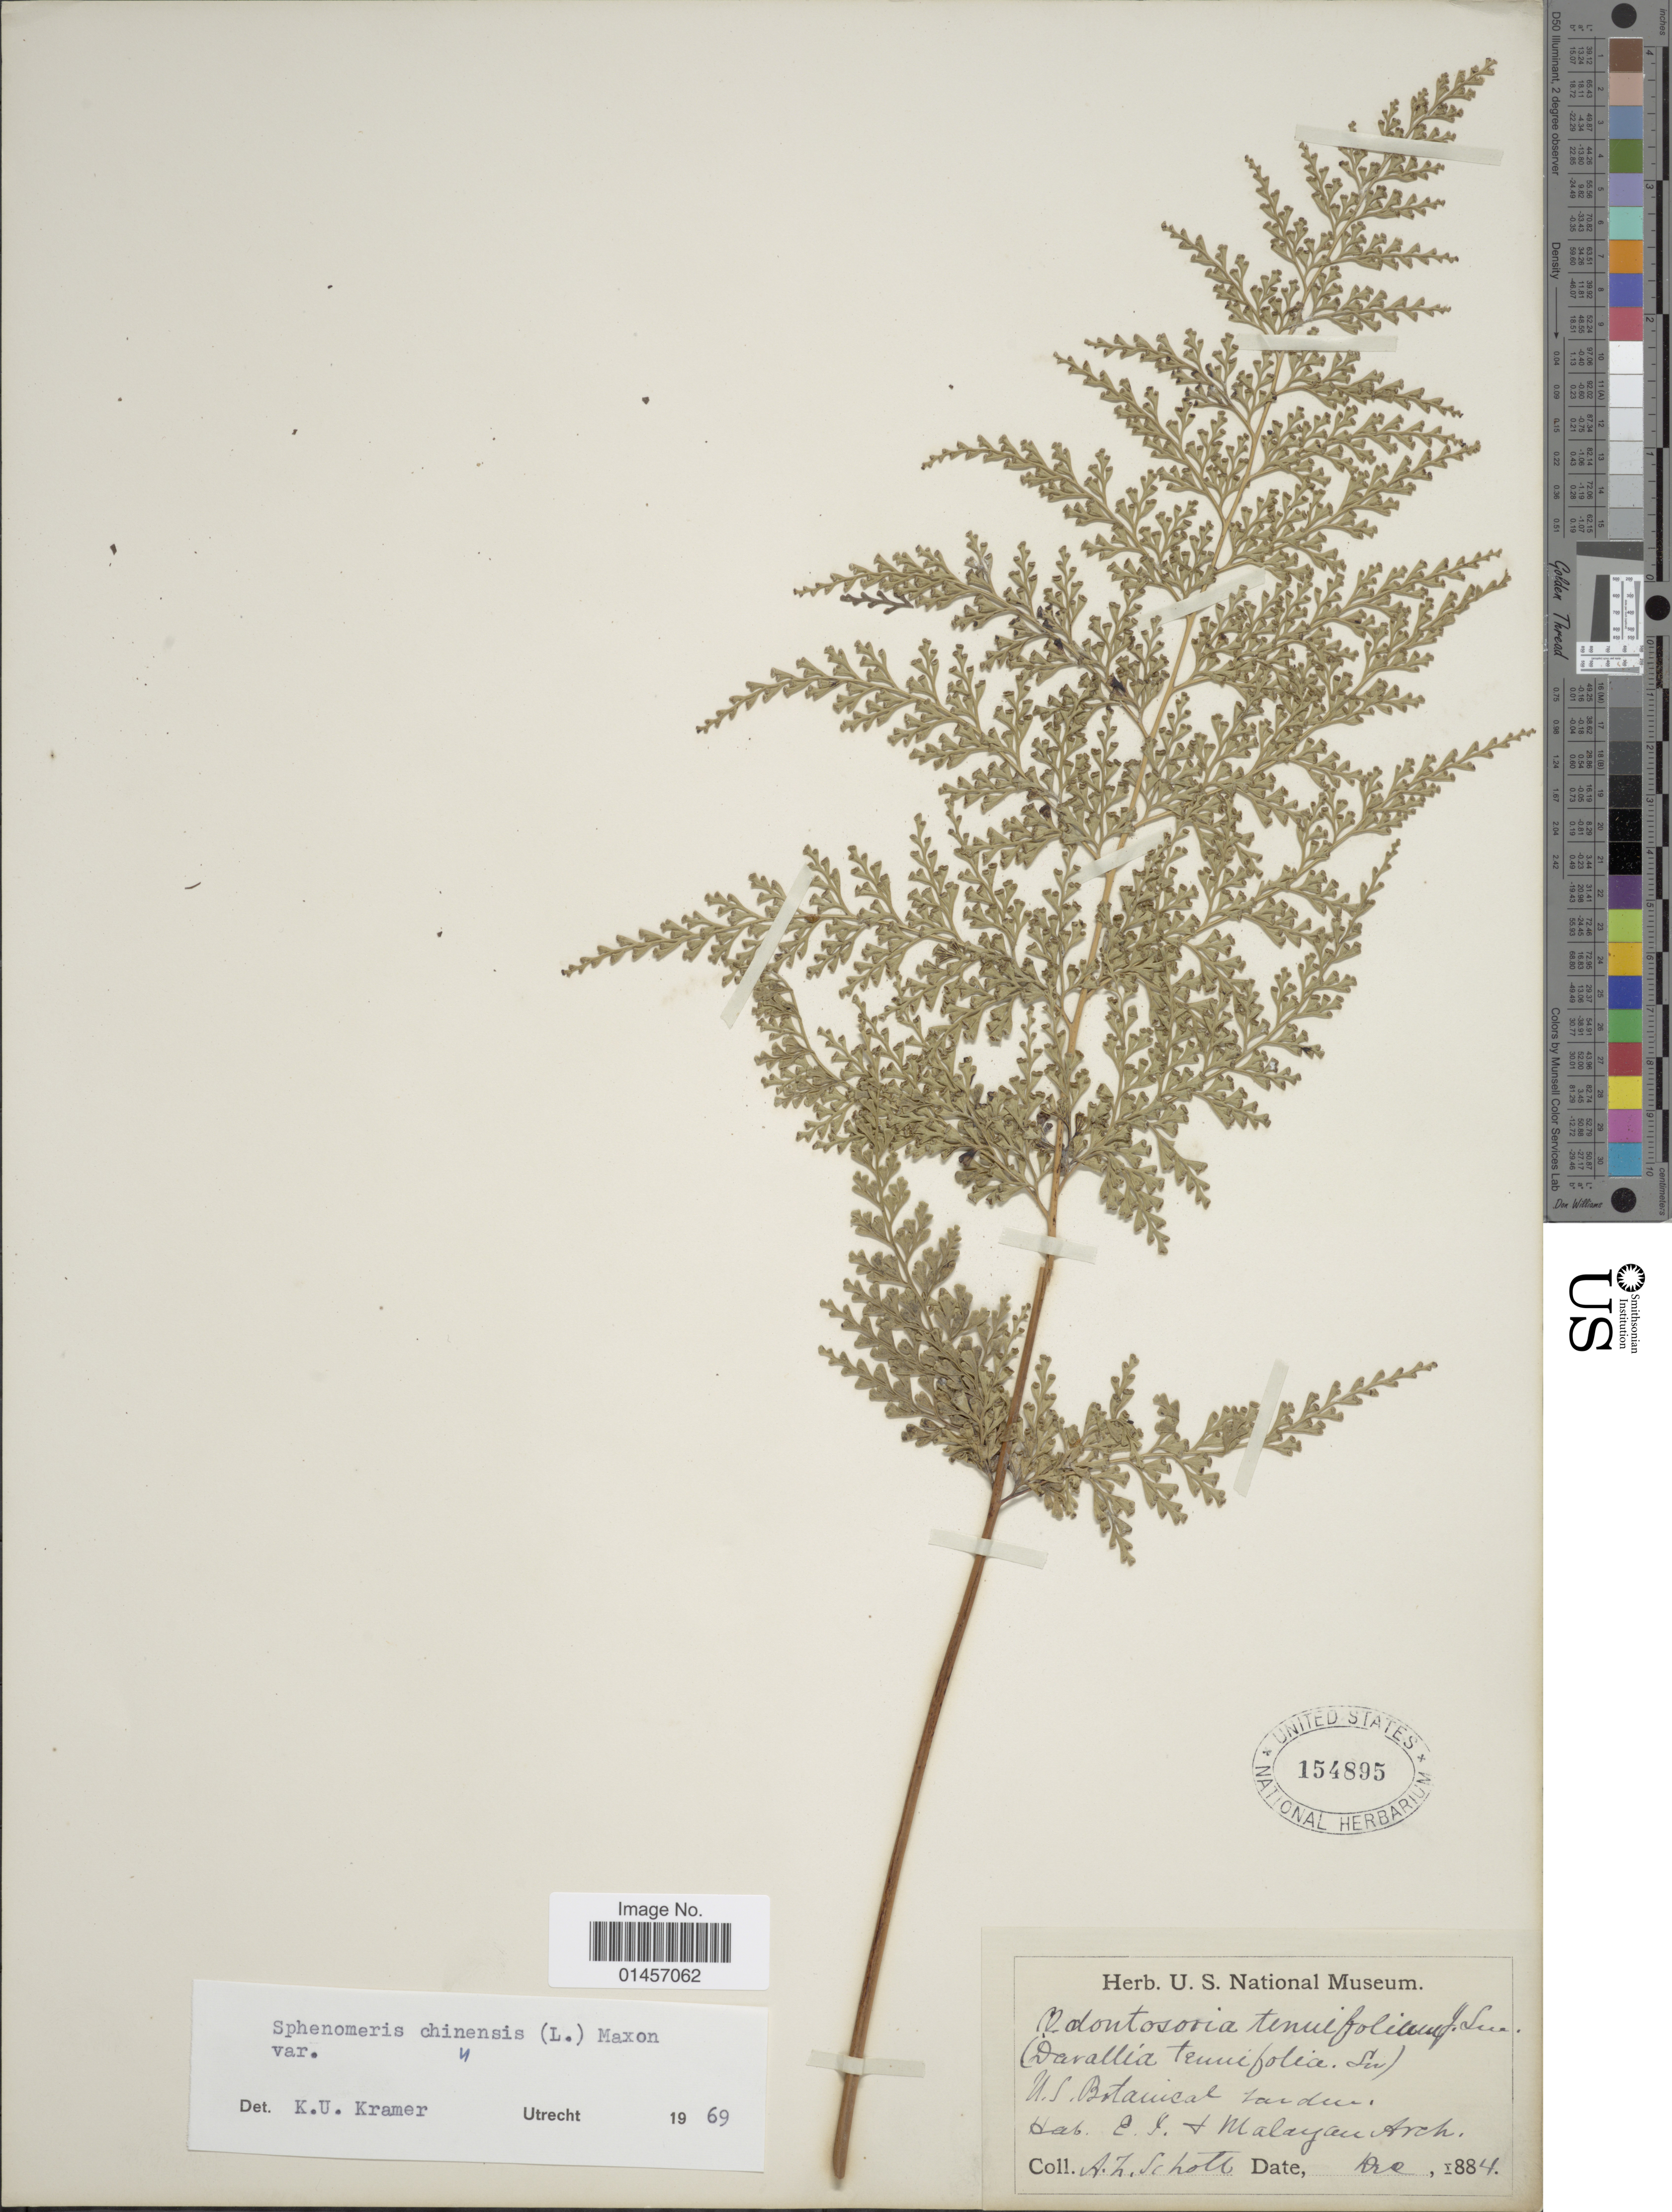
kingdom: Plantae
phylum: Tracheophyta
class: Polypodiopsida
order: Polypodiales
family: Lindsaeaceae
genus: Sphenomeris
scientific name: Sphenomeris chinensis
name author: (L.) Maxon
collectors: A. Schote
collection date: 1884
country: United States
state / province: District of Columbia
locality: U.S. Botanical Garden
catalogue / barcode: US 154895